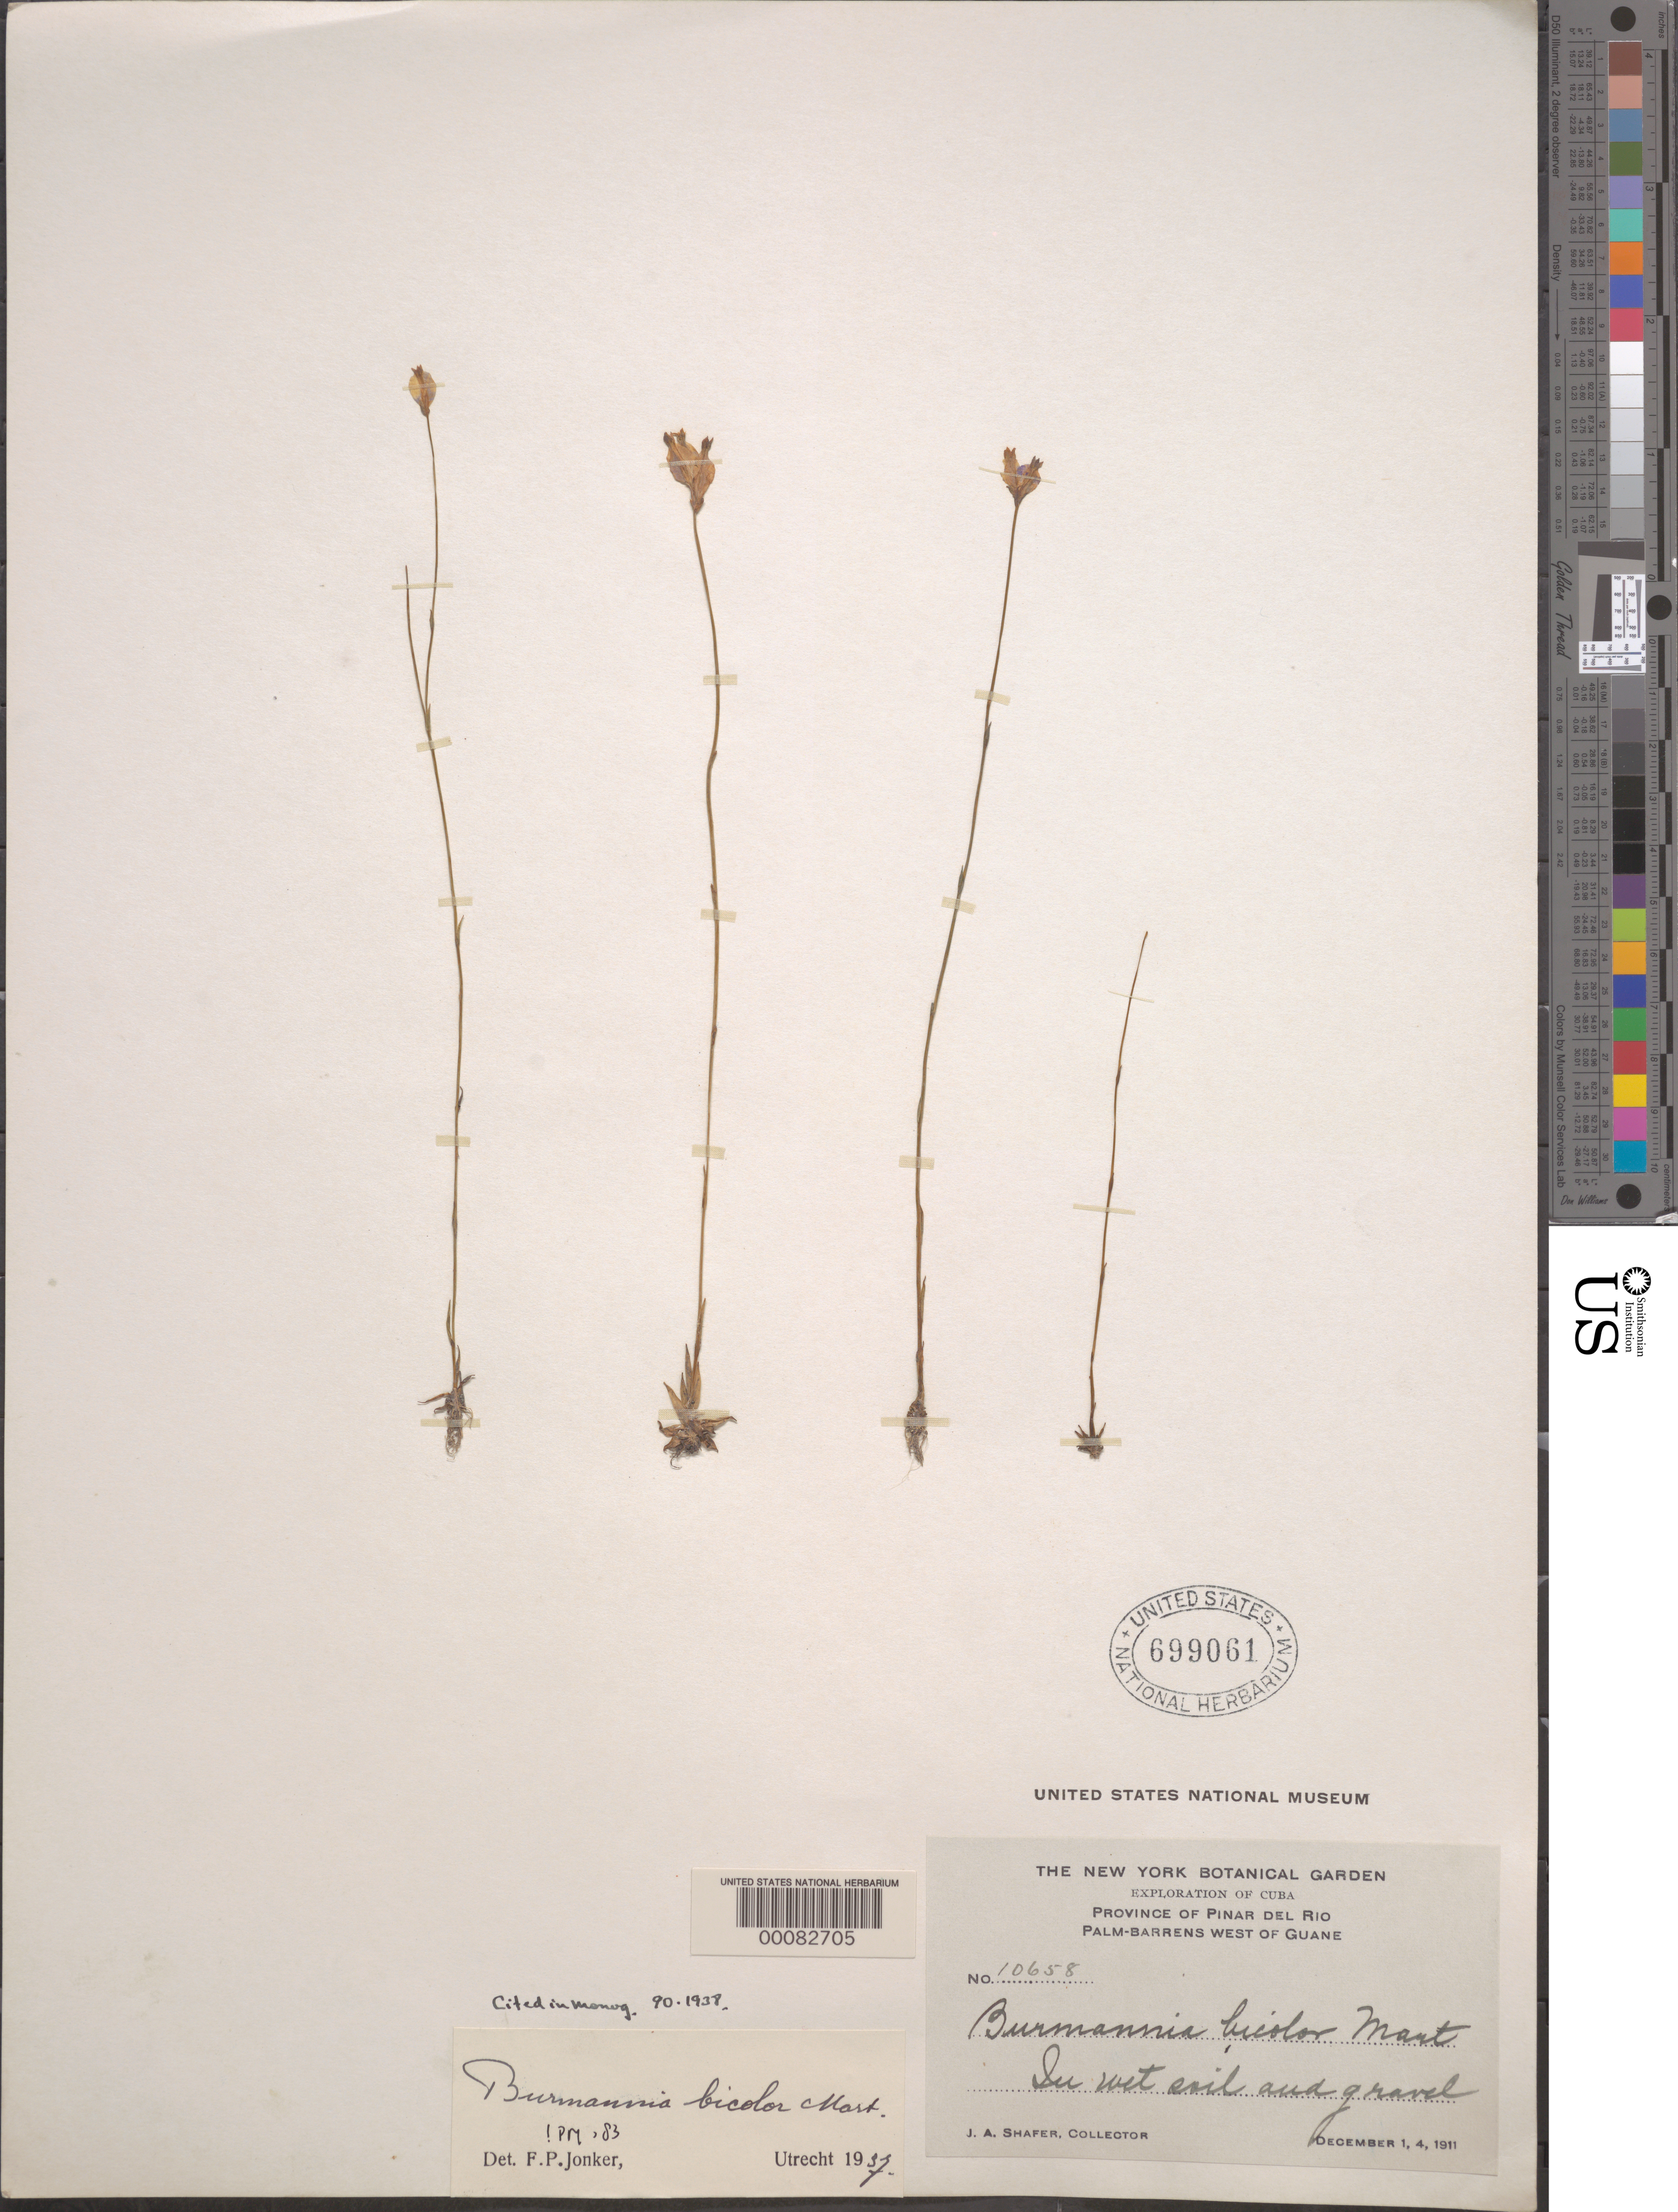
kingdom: Plantae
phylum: Tracheophyta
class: Liliopsida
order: Dioscoreales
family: Burmanniaceae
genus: Burmannia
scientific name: Burmannia bicolor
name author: Mart.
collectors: J. A. Shafer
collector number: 10658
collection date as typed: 01 Dec 1911 and 04 Dec 1911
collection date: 1911-12-01,1911-12-04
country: Cuba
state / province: Pinar del Río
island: Greater Antilles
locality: Palm-barrens w of guane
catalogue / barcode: US 699061